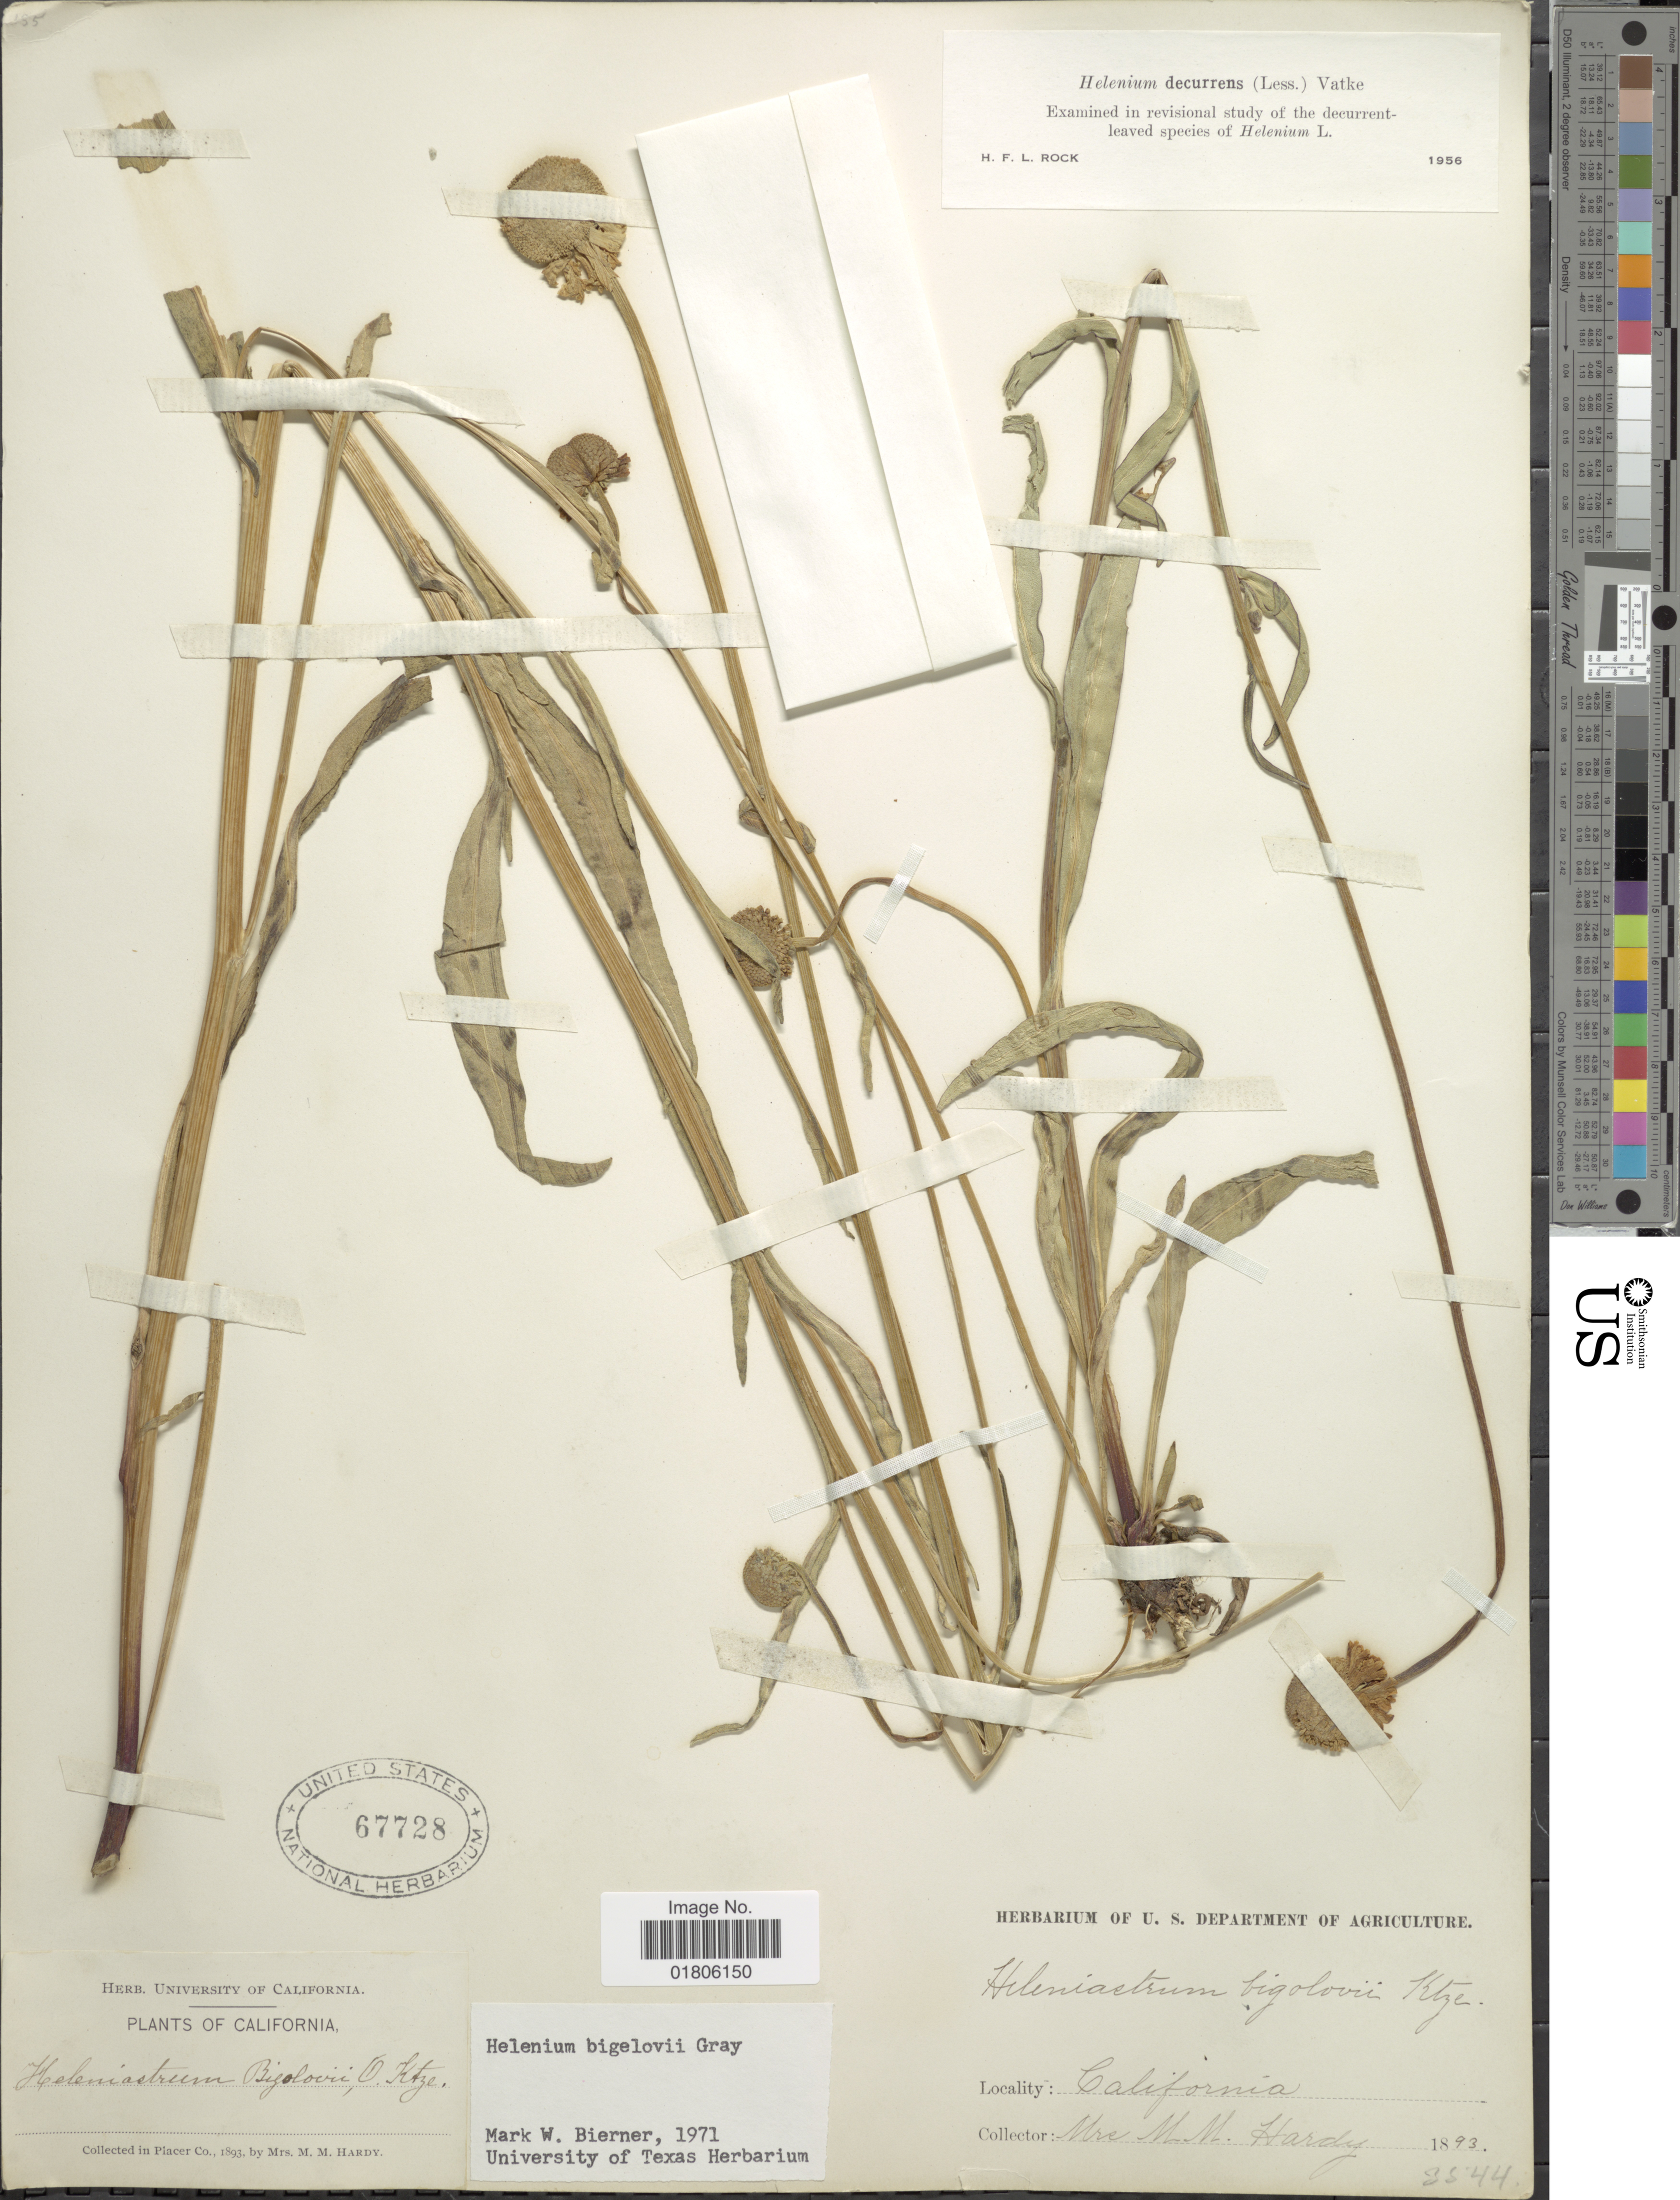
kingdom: Plantae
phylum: Tracheophyta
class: Magnoliopsida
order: Asterales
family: Asteraceae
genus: Helenium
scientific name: Helenium bigelovii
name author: A. Gray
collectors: Mrs. M. M. Hardy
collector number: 3544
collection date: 1893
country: United States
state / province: California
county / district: Placer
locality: Placer Co.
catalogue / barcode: US 67728